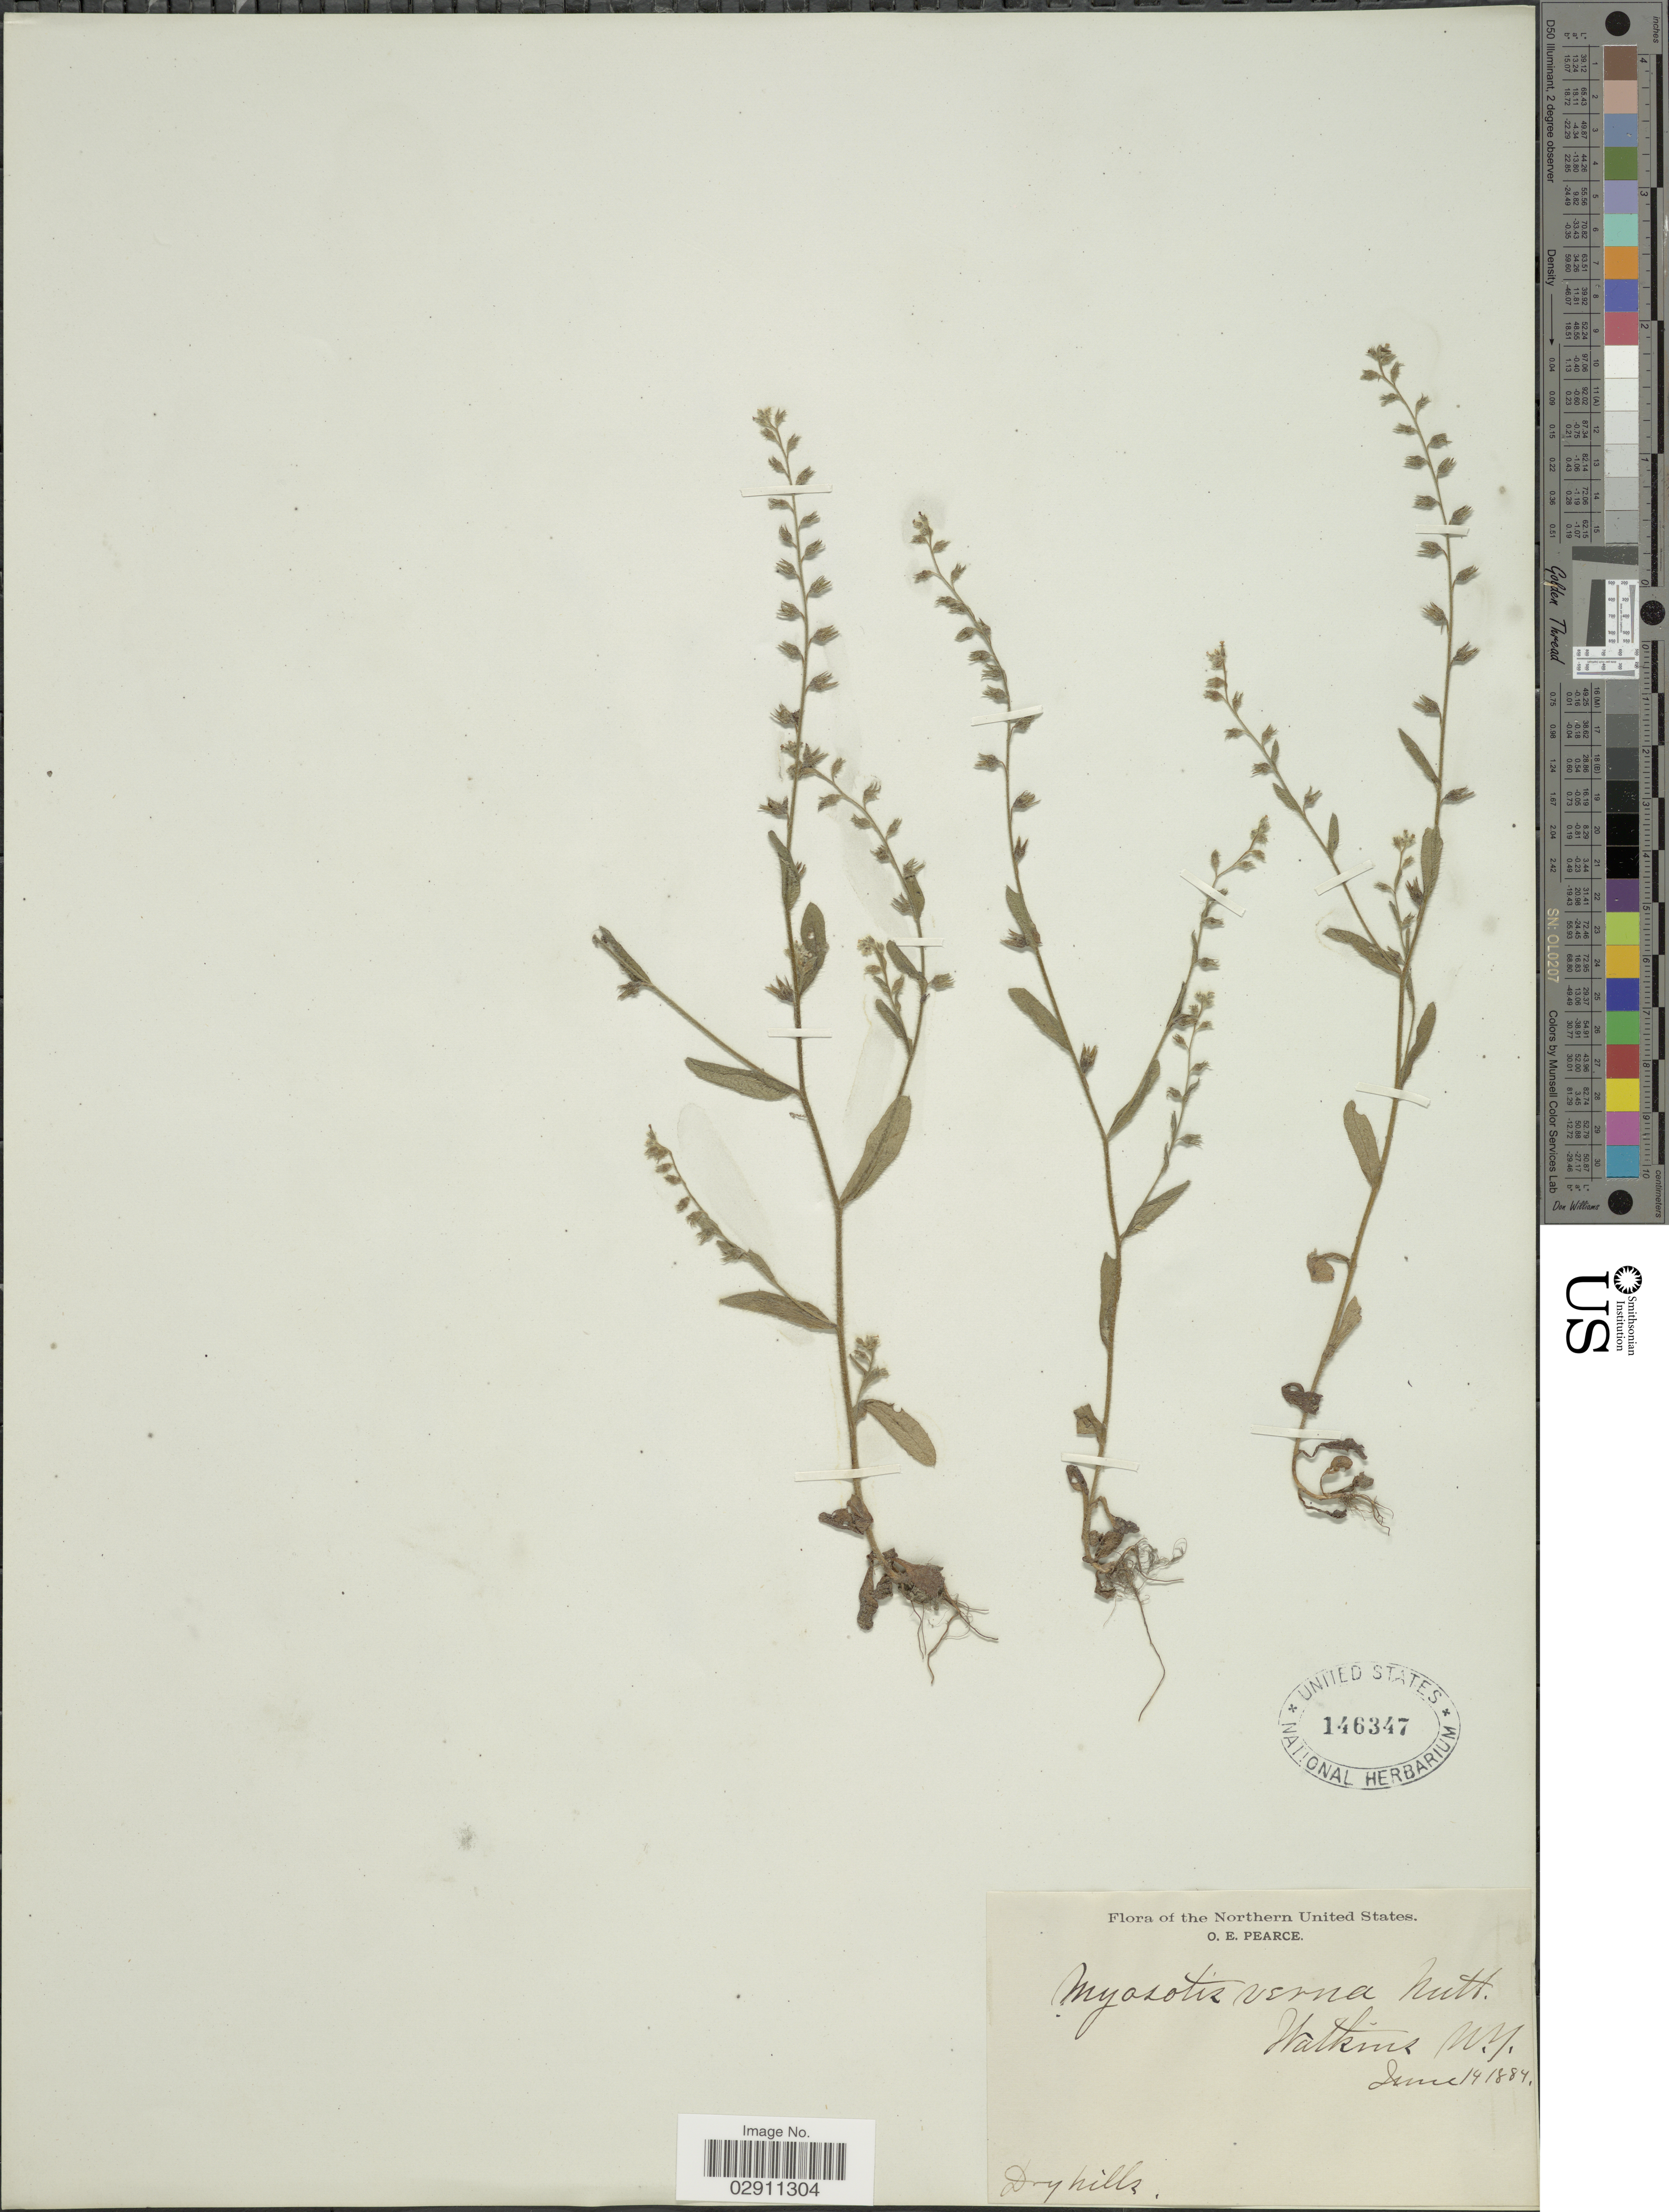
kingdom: Plantae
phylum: Tracheophyta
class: Magnoliopsida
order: Boraginales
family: Boraginaceae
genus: Myosotis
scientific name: Myosotis verna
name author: Nutt.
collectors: O. E. Pearce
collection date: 1884-06-14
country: United States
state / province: New York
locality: Watkins.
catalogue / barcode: US 146347